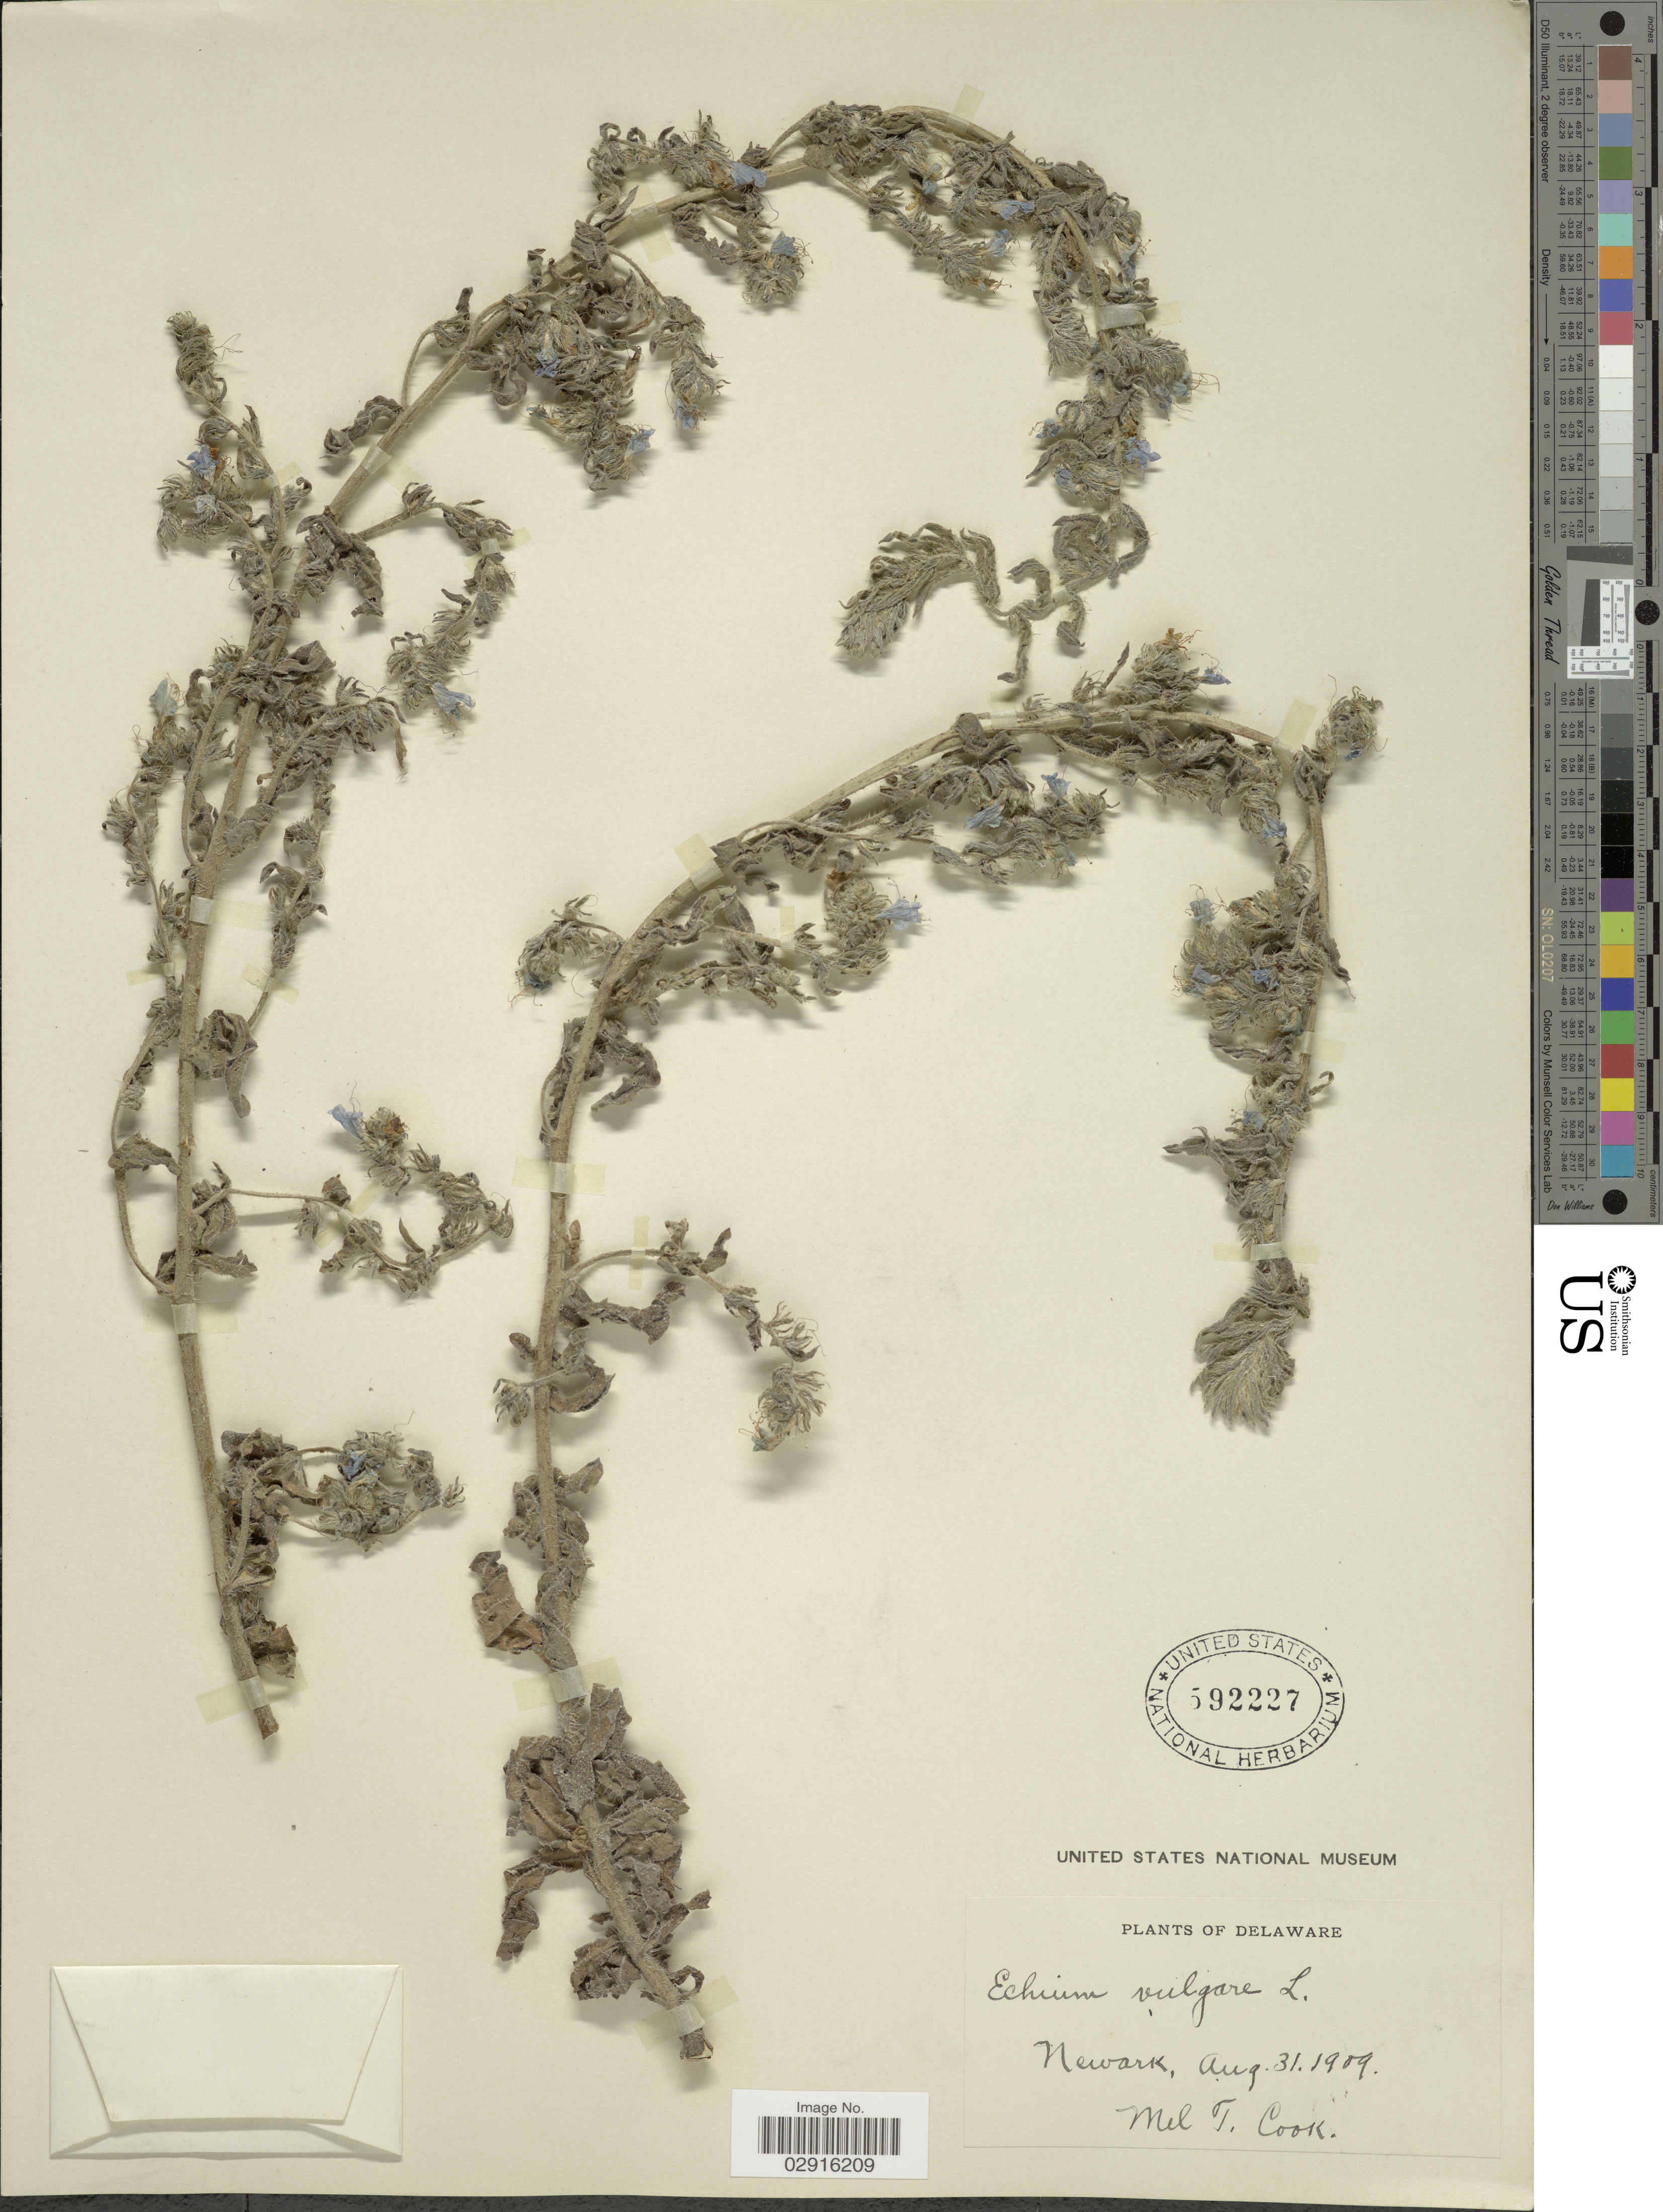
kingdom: Plantae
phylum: Tracheophyta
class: Magnoliopsida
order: Boraginales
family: Boraginaceae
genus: Echium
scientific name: Echium vulgare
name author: L.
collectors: M. T. Cook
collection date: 1909-08-31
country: United States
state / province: Delaware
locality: Newark.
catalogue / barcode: US 592227